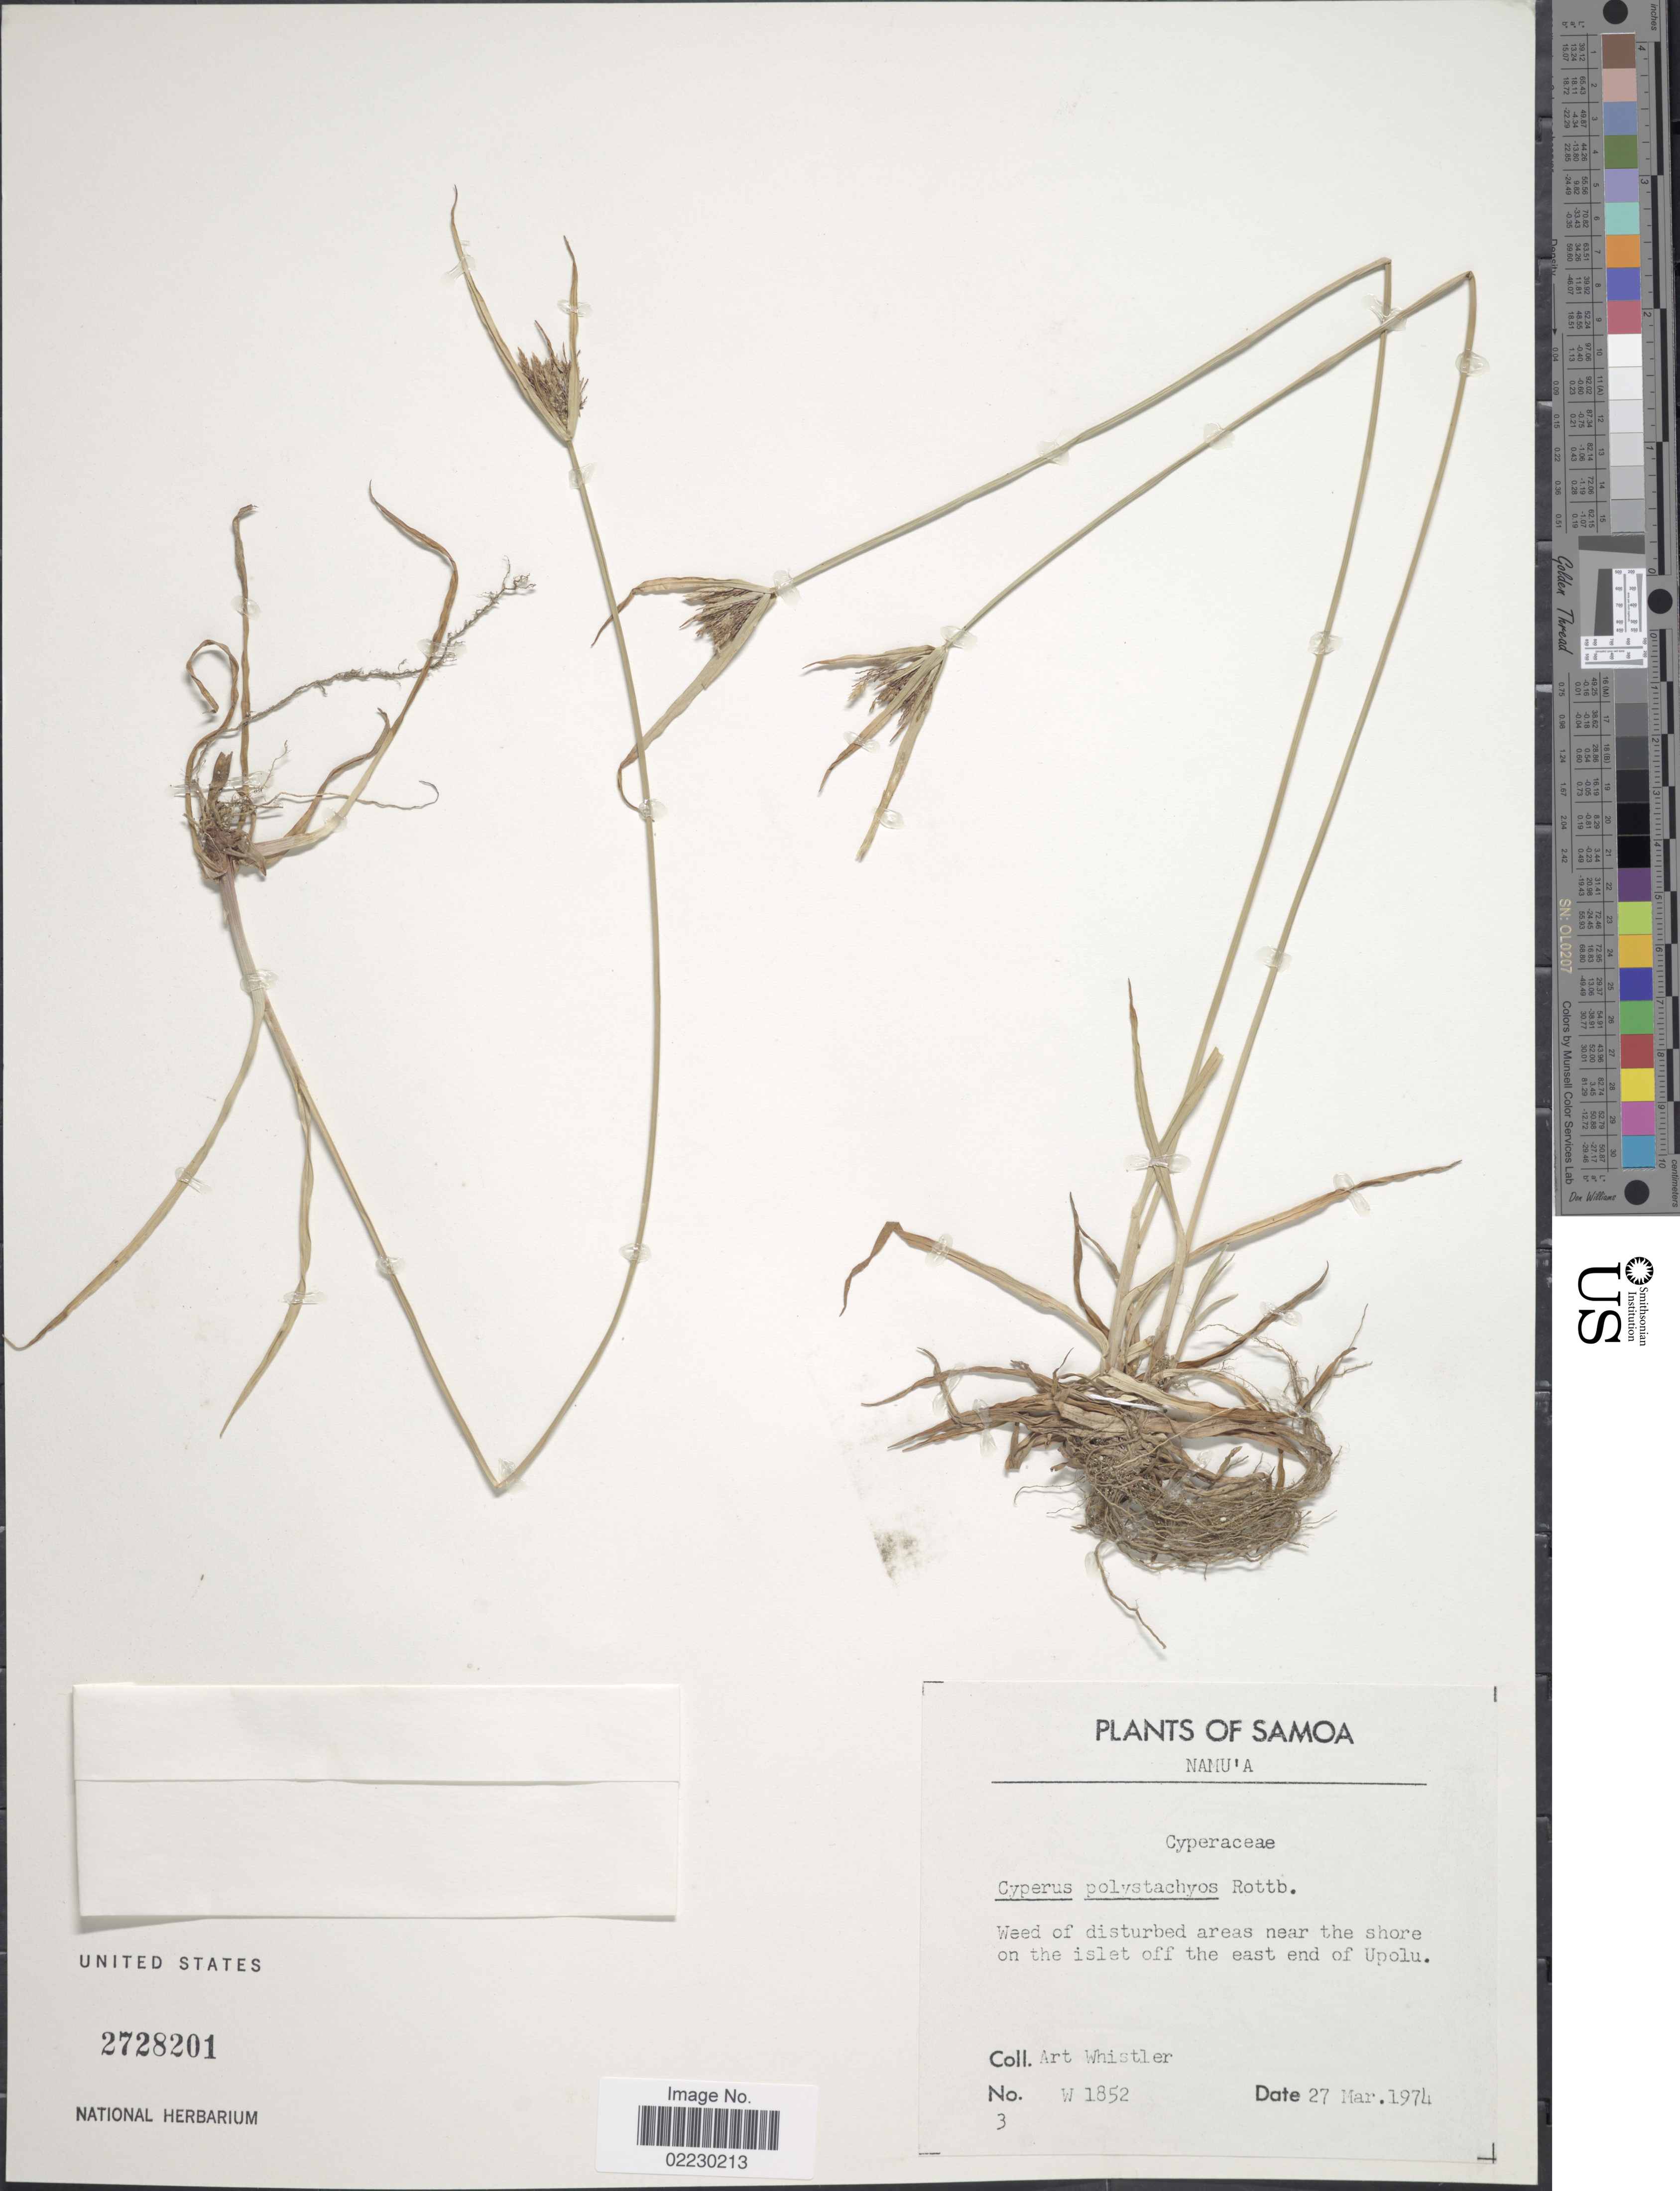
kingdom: Plantae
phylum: Tracheophyta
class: Liliopsida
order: Poales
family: Cyperaceae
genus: Cyperus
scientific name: Cyperus polystachyos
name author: Rottb.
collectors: A. Whistler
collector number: W 1852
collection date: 1974-03-27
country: Samoa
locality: Samoa, Namu'a, disturbed areas near the shore of the islet off the east end of Upolu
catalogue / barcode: US 2728201